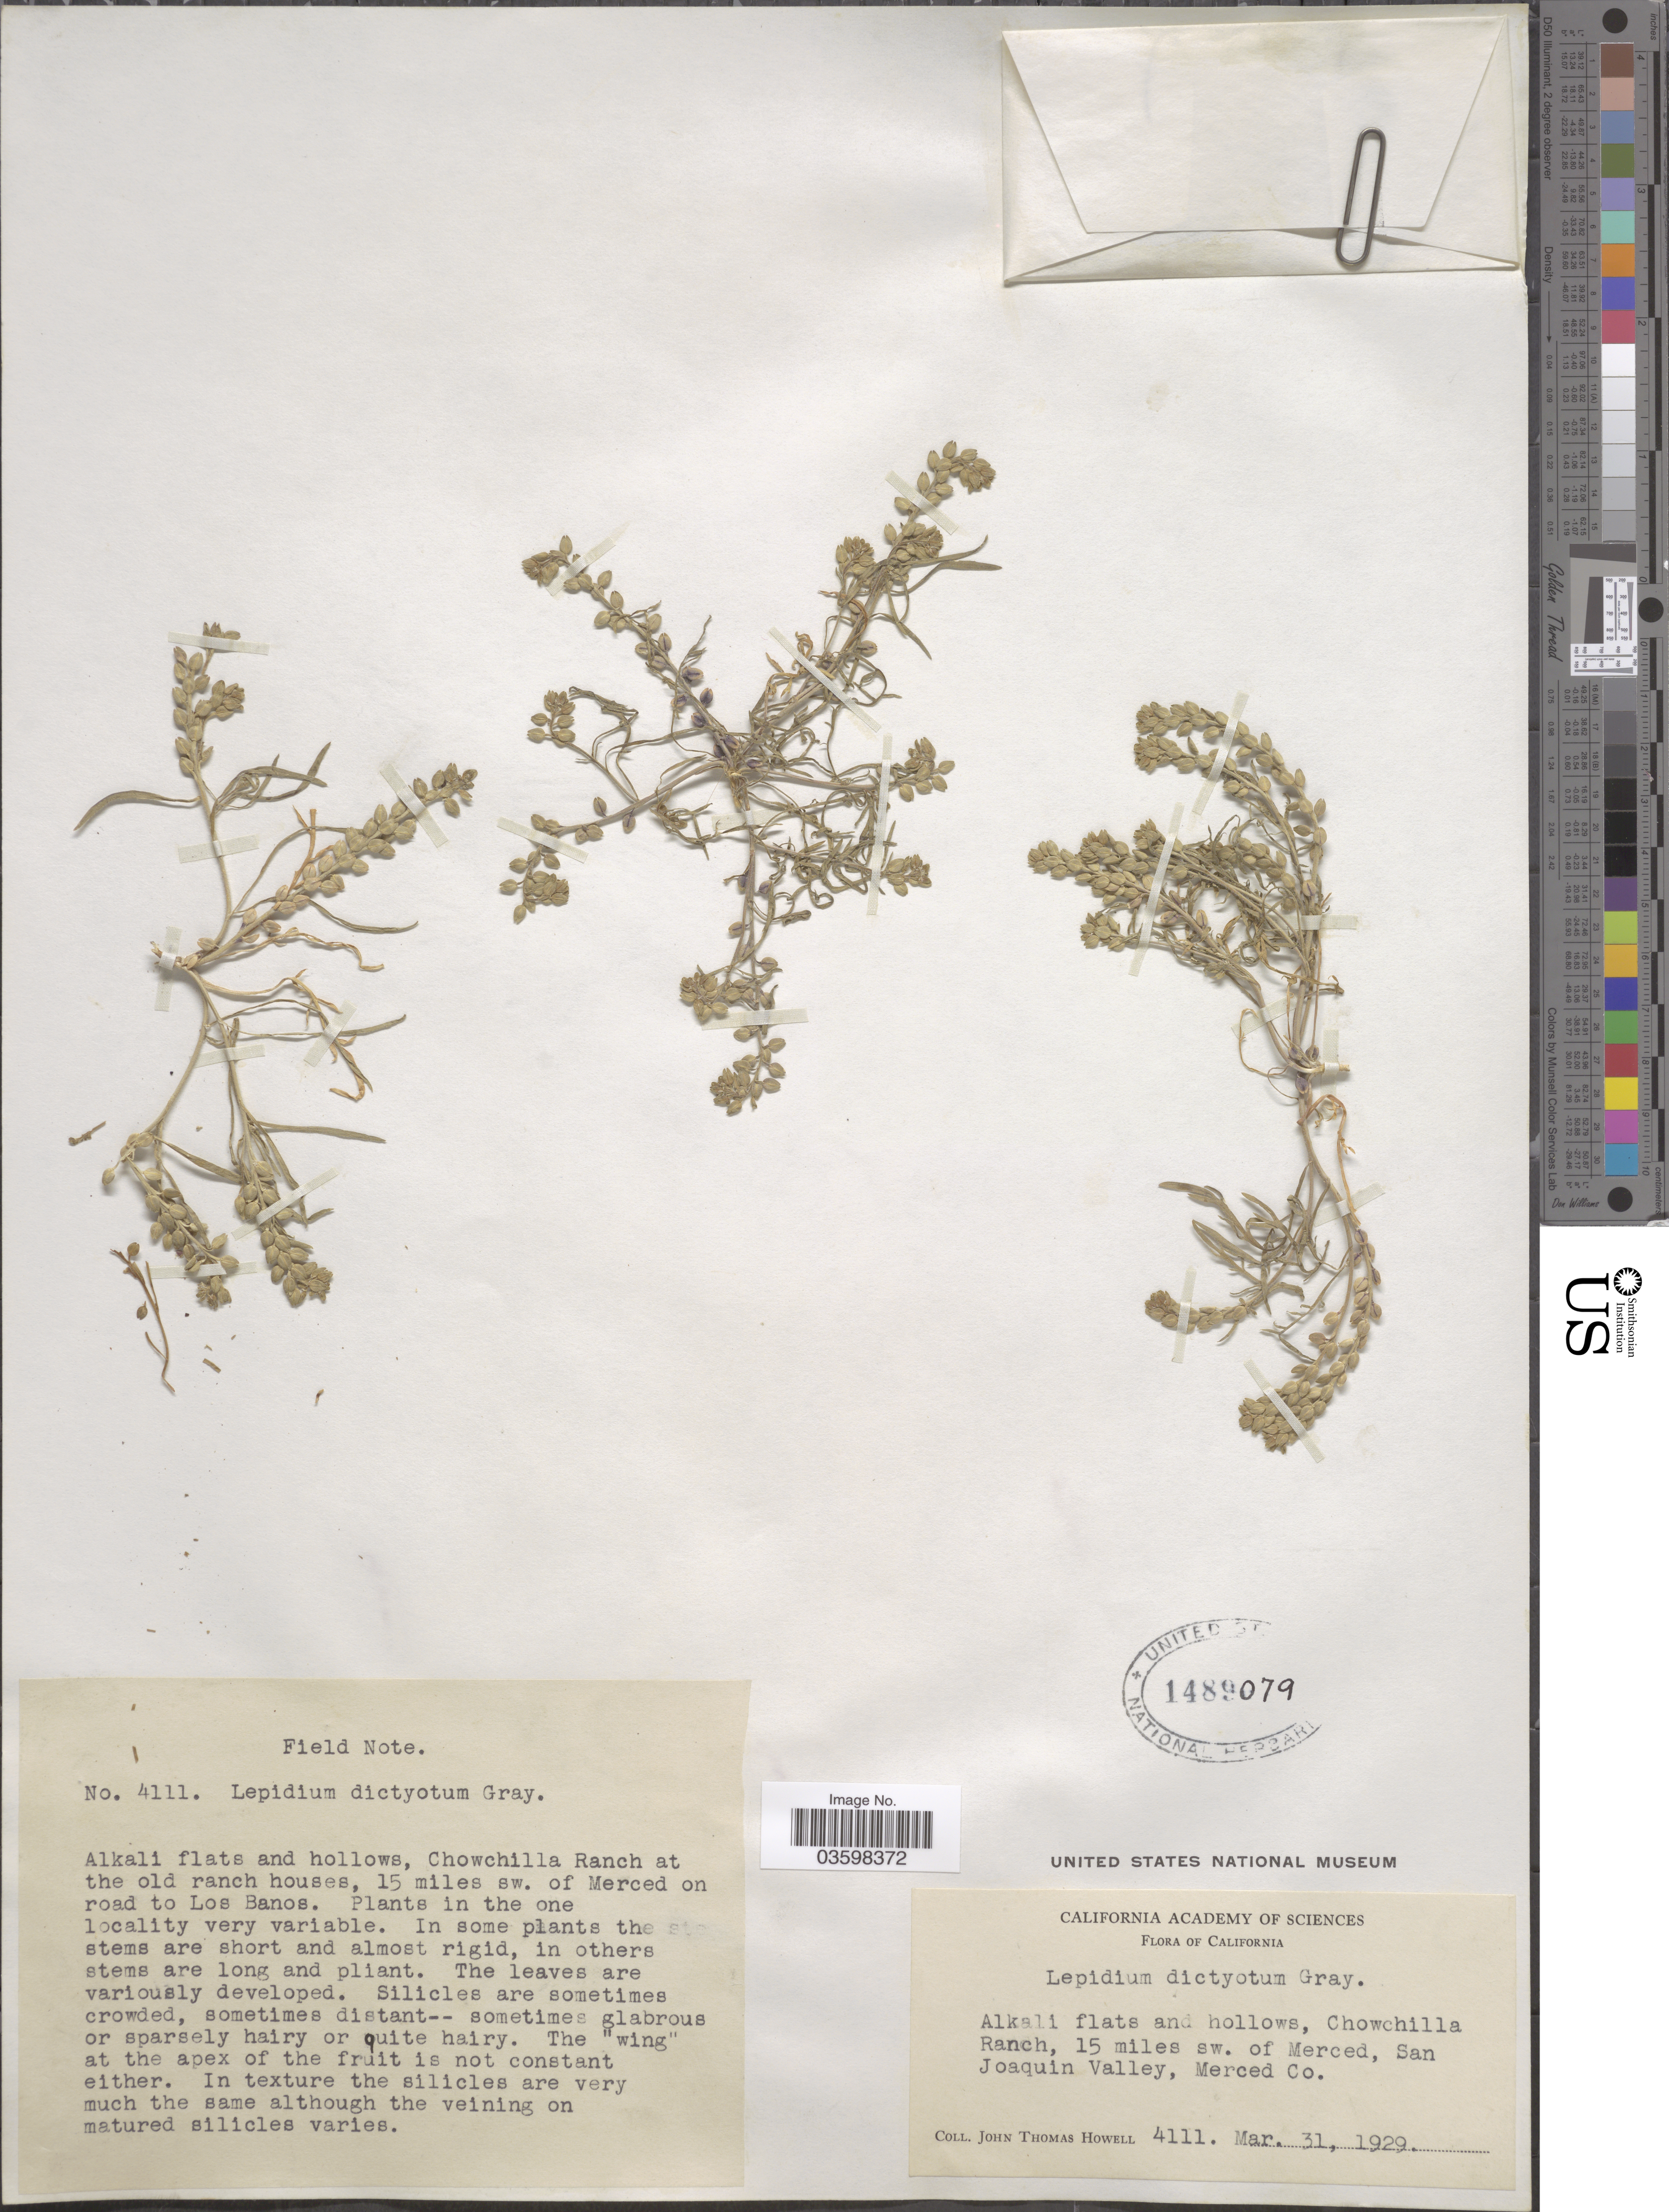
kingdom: Plantae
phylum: Tracheophyta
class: Magnoliopsida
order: Brassicales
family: Brassicaceae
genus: Lepidium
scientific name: Lepidium dictyotum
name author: A. Gray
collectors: J. T. Howell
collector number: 4111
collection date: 1929-03-31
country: United States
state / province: California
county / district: Merced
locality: Alkali flats and hollows, Chowchilla Ranch, 15 miles sw. of Merced, San Joaquin Valley, Merced Co.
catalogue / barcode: US 1489079